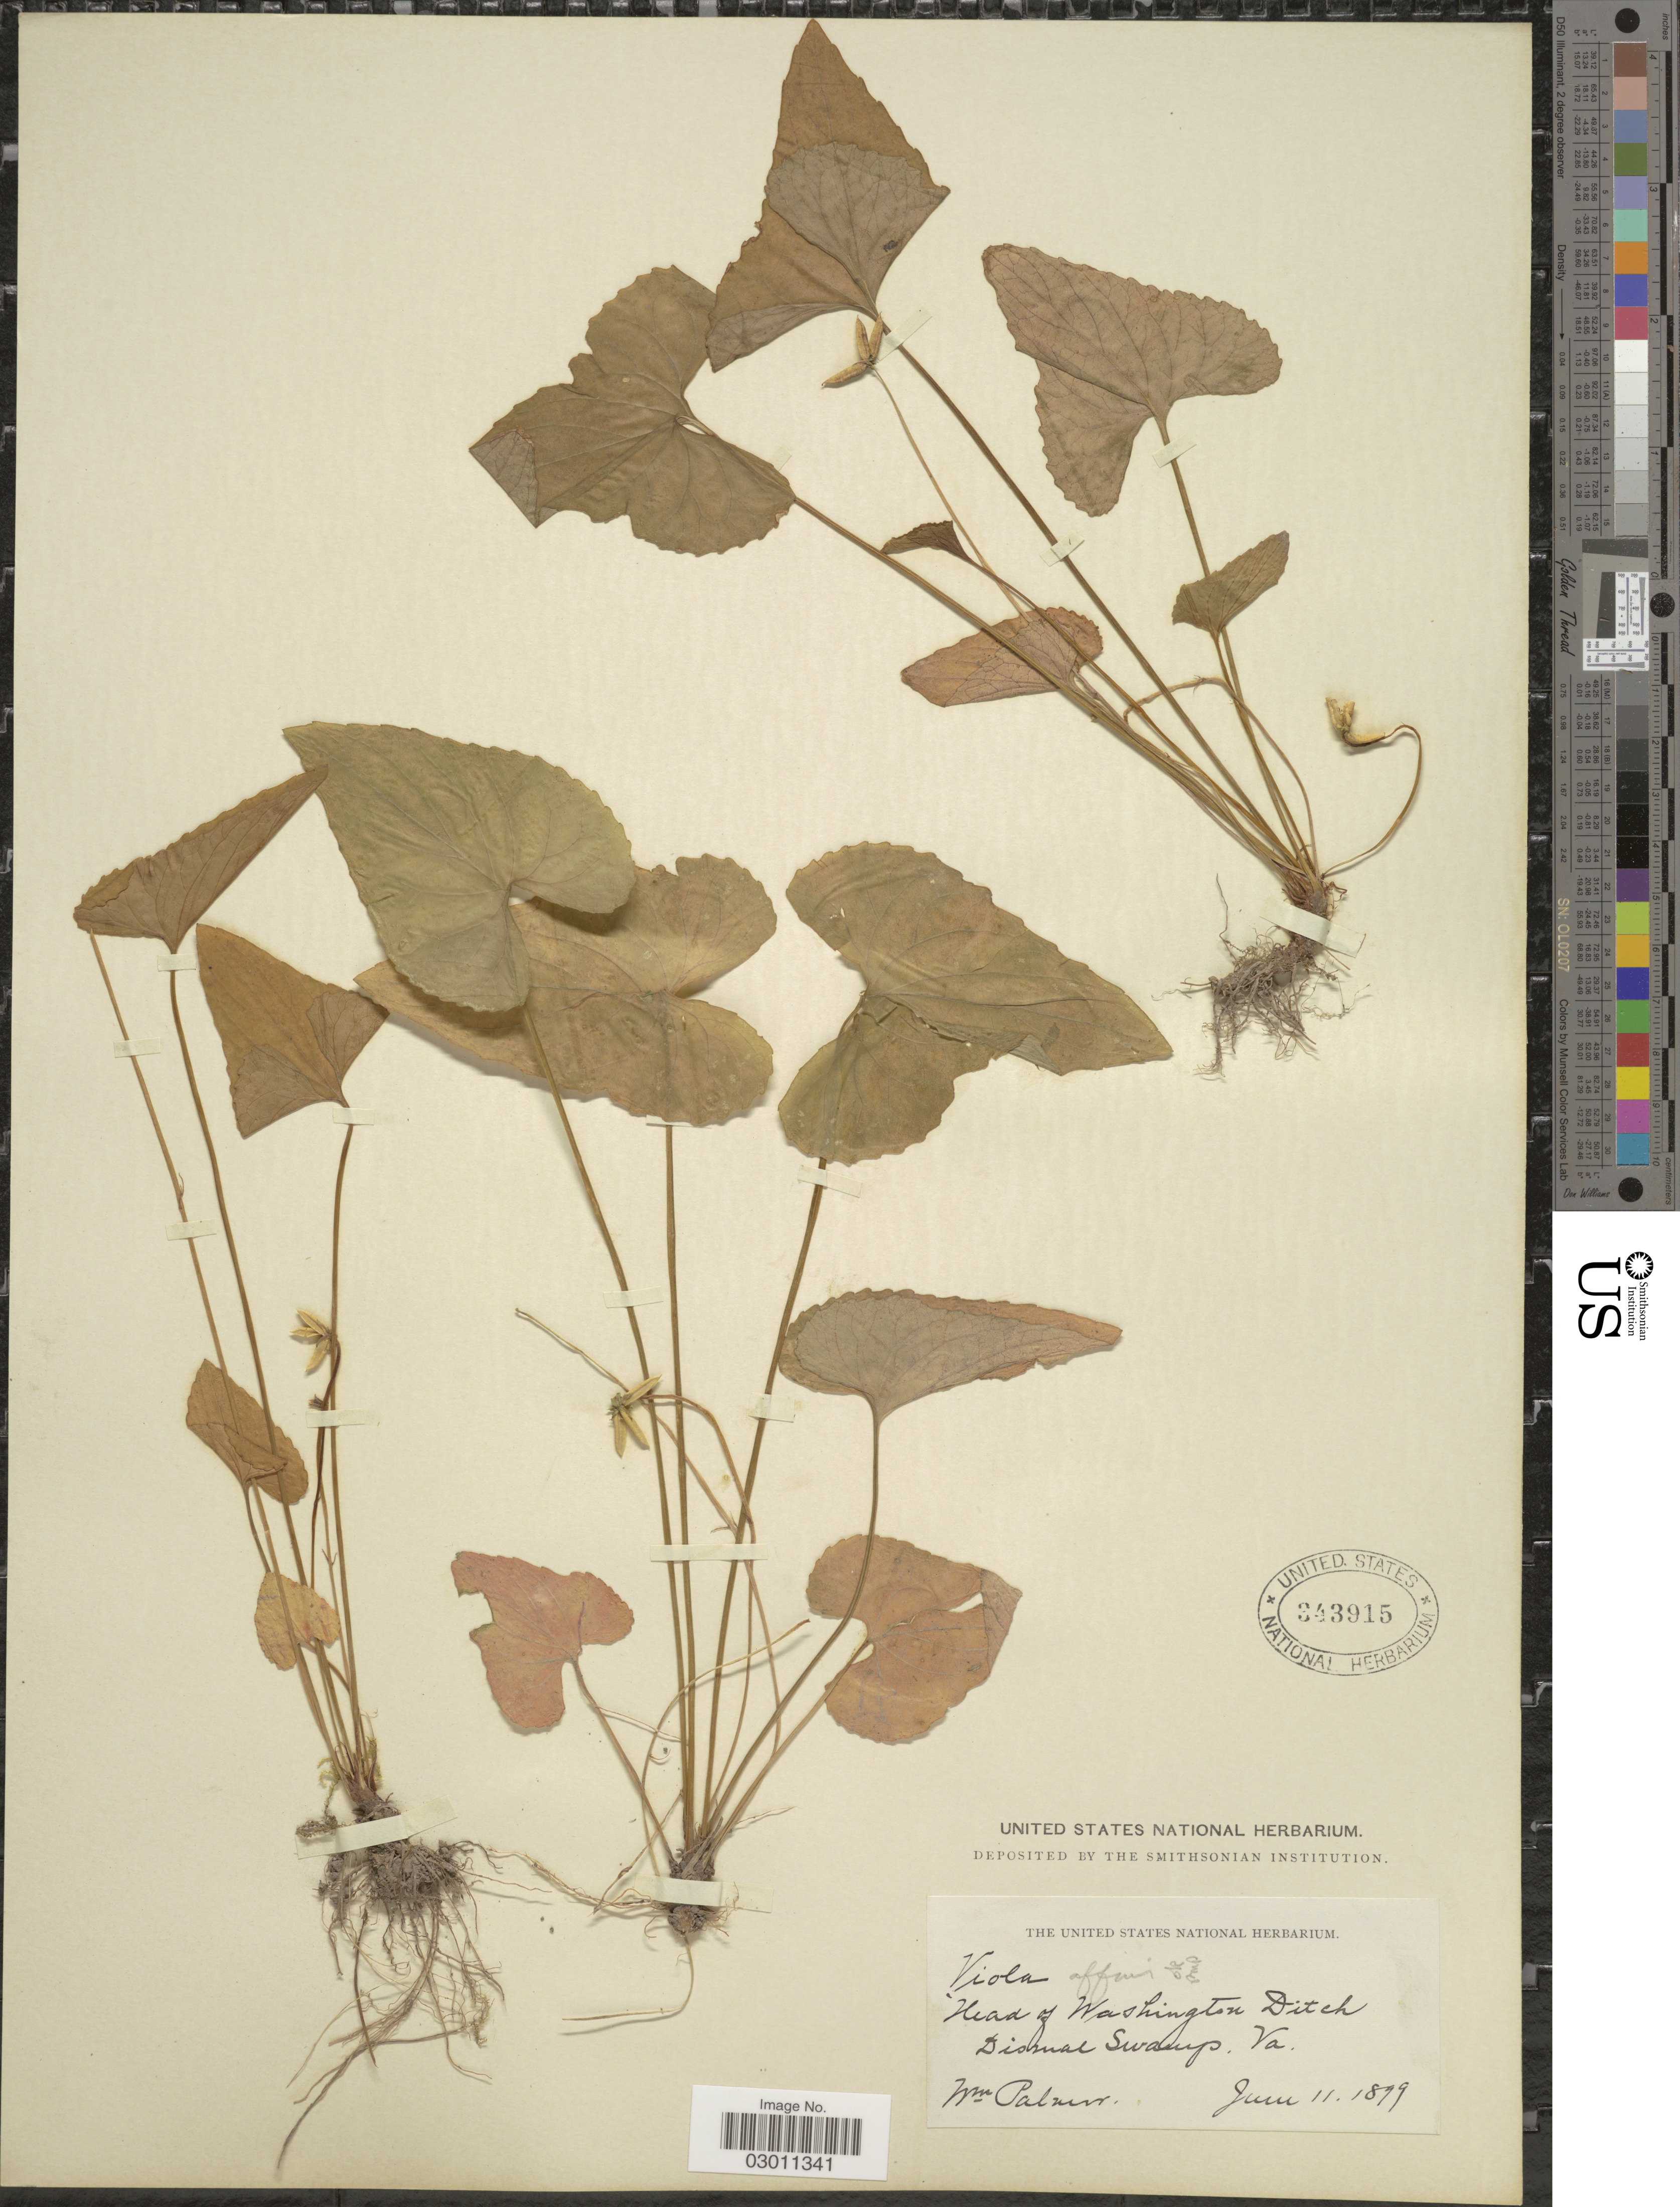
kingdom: Plantae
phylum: Tracheophyta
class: Magnoliopsida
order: Malpighiales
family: Violaceae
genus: Viola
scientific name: Viola affinis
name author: LeConte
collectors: W. Palmer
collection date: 1899-06-11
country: United States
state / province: Virginia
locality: Dismal Swamp, Va. Head of Washington Ditch.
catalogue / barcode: US 343915